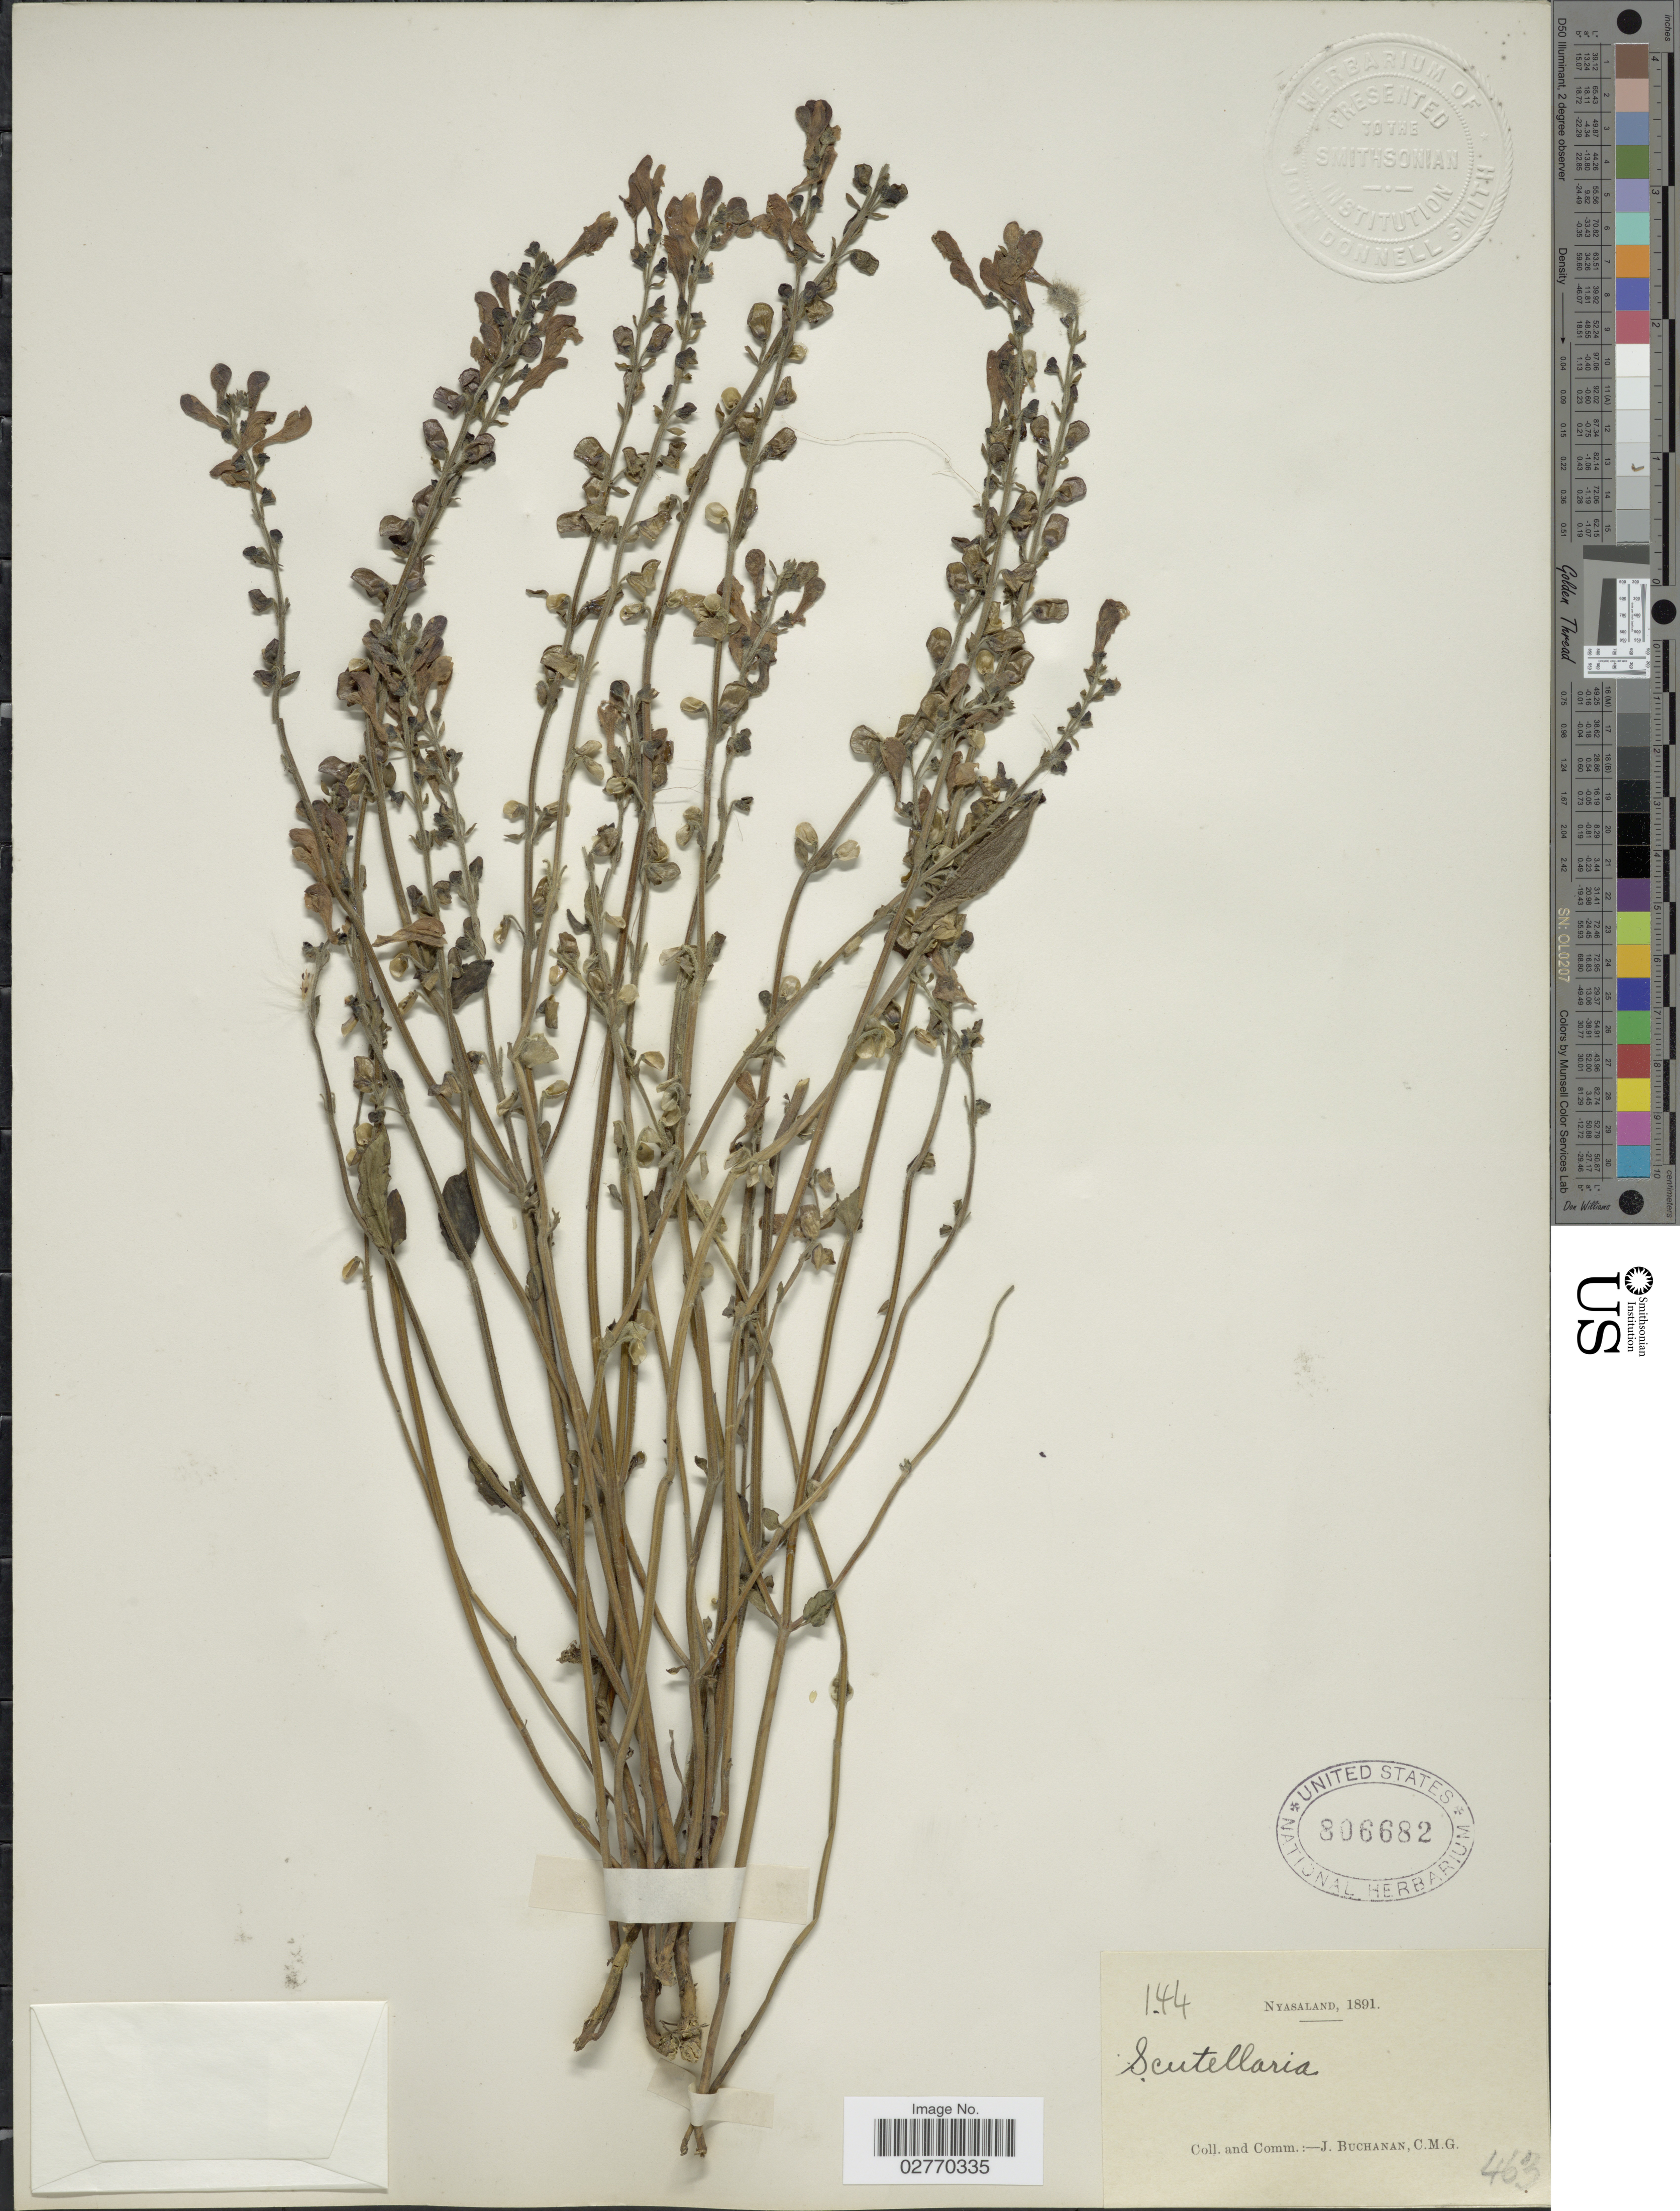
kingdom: Plantae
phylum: Tracheophyta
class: Magnoliopsida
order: Lamiales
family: Lamiaceae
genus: Scutellaria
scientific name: Scutellaria sp.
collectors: J. Buchanan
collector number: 463/144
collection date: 1891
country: Malawi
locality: Nyasaland.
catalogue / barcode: US 806682